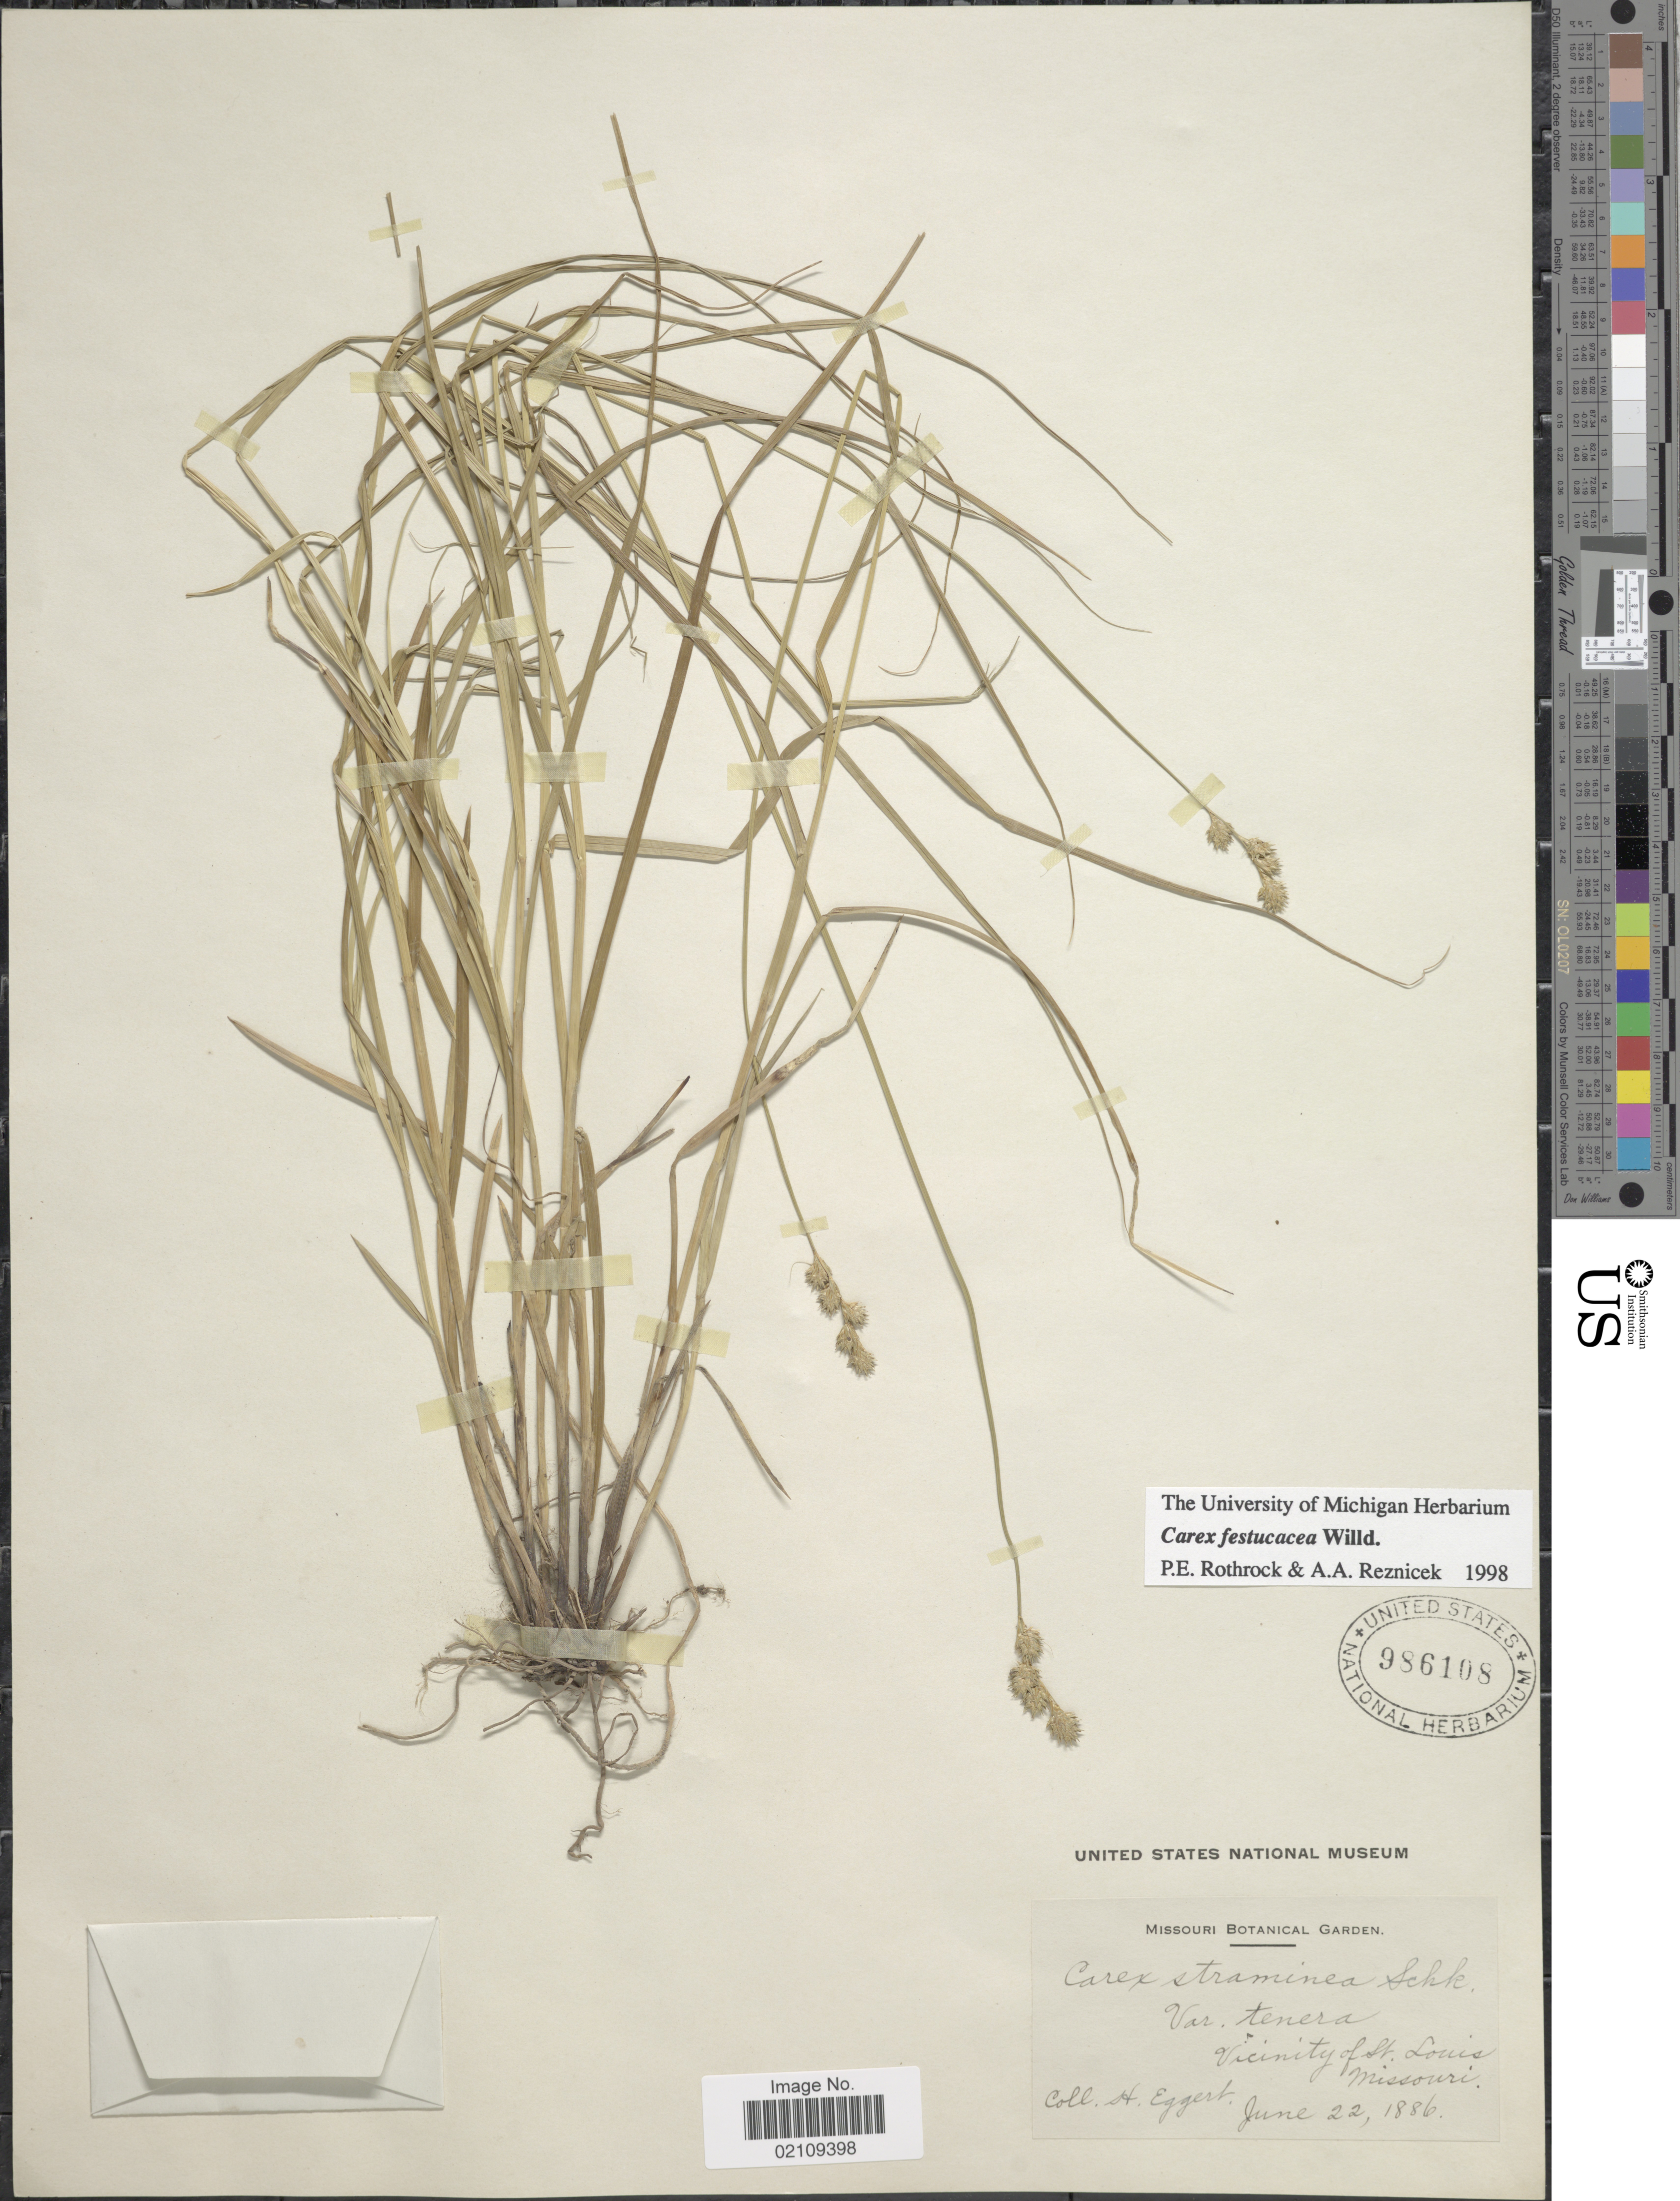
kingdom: Plantae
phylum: Tracheophyta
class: Liliopsida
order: Poales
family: Cyperaceae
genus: Carex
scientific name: Carex festucacea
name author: Willd.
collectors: H. Eggert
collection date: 1886-06-22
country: United States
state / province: Missouri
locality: Vicinity of St Louis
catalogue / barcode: US 986108